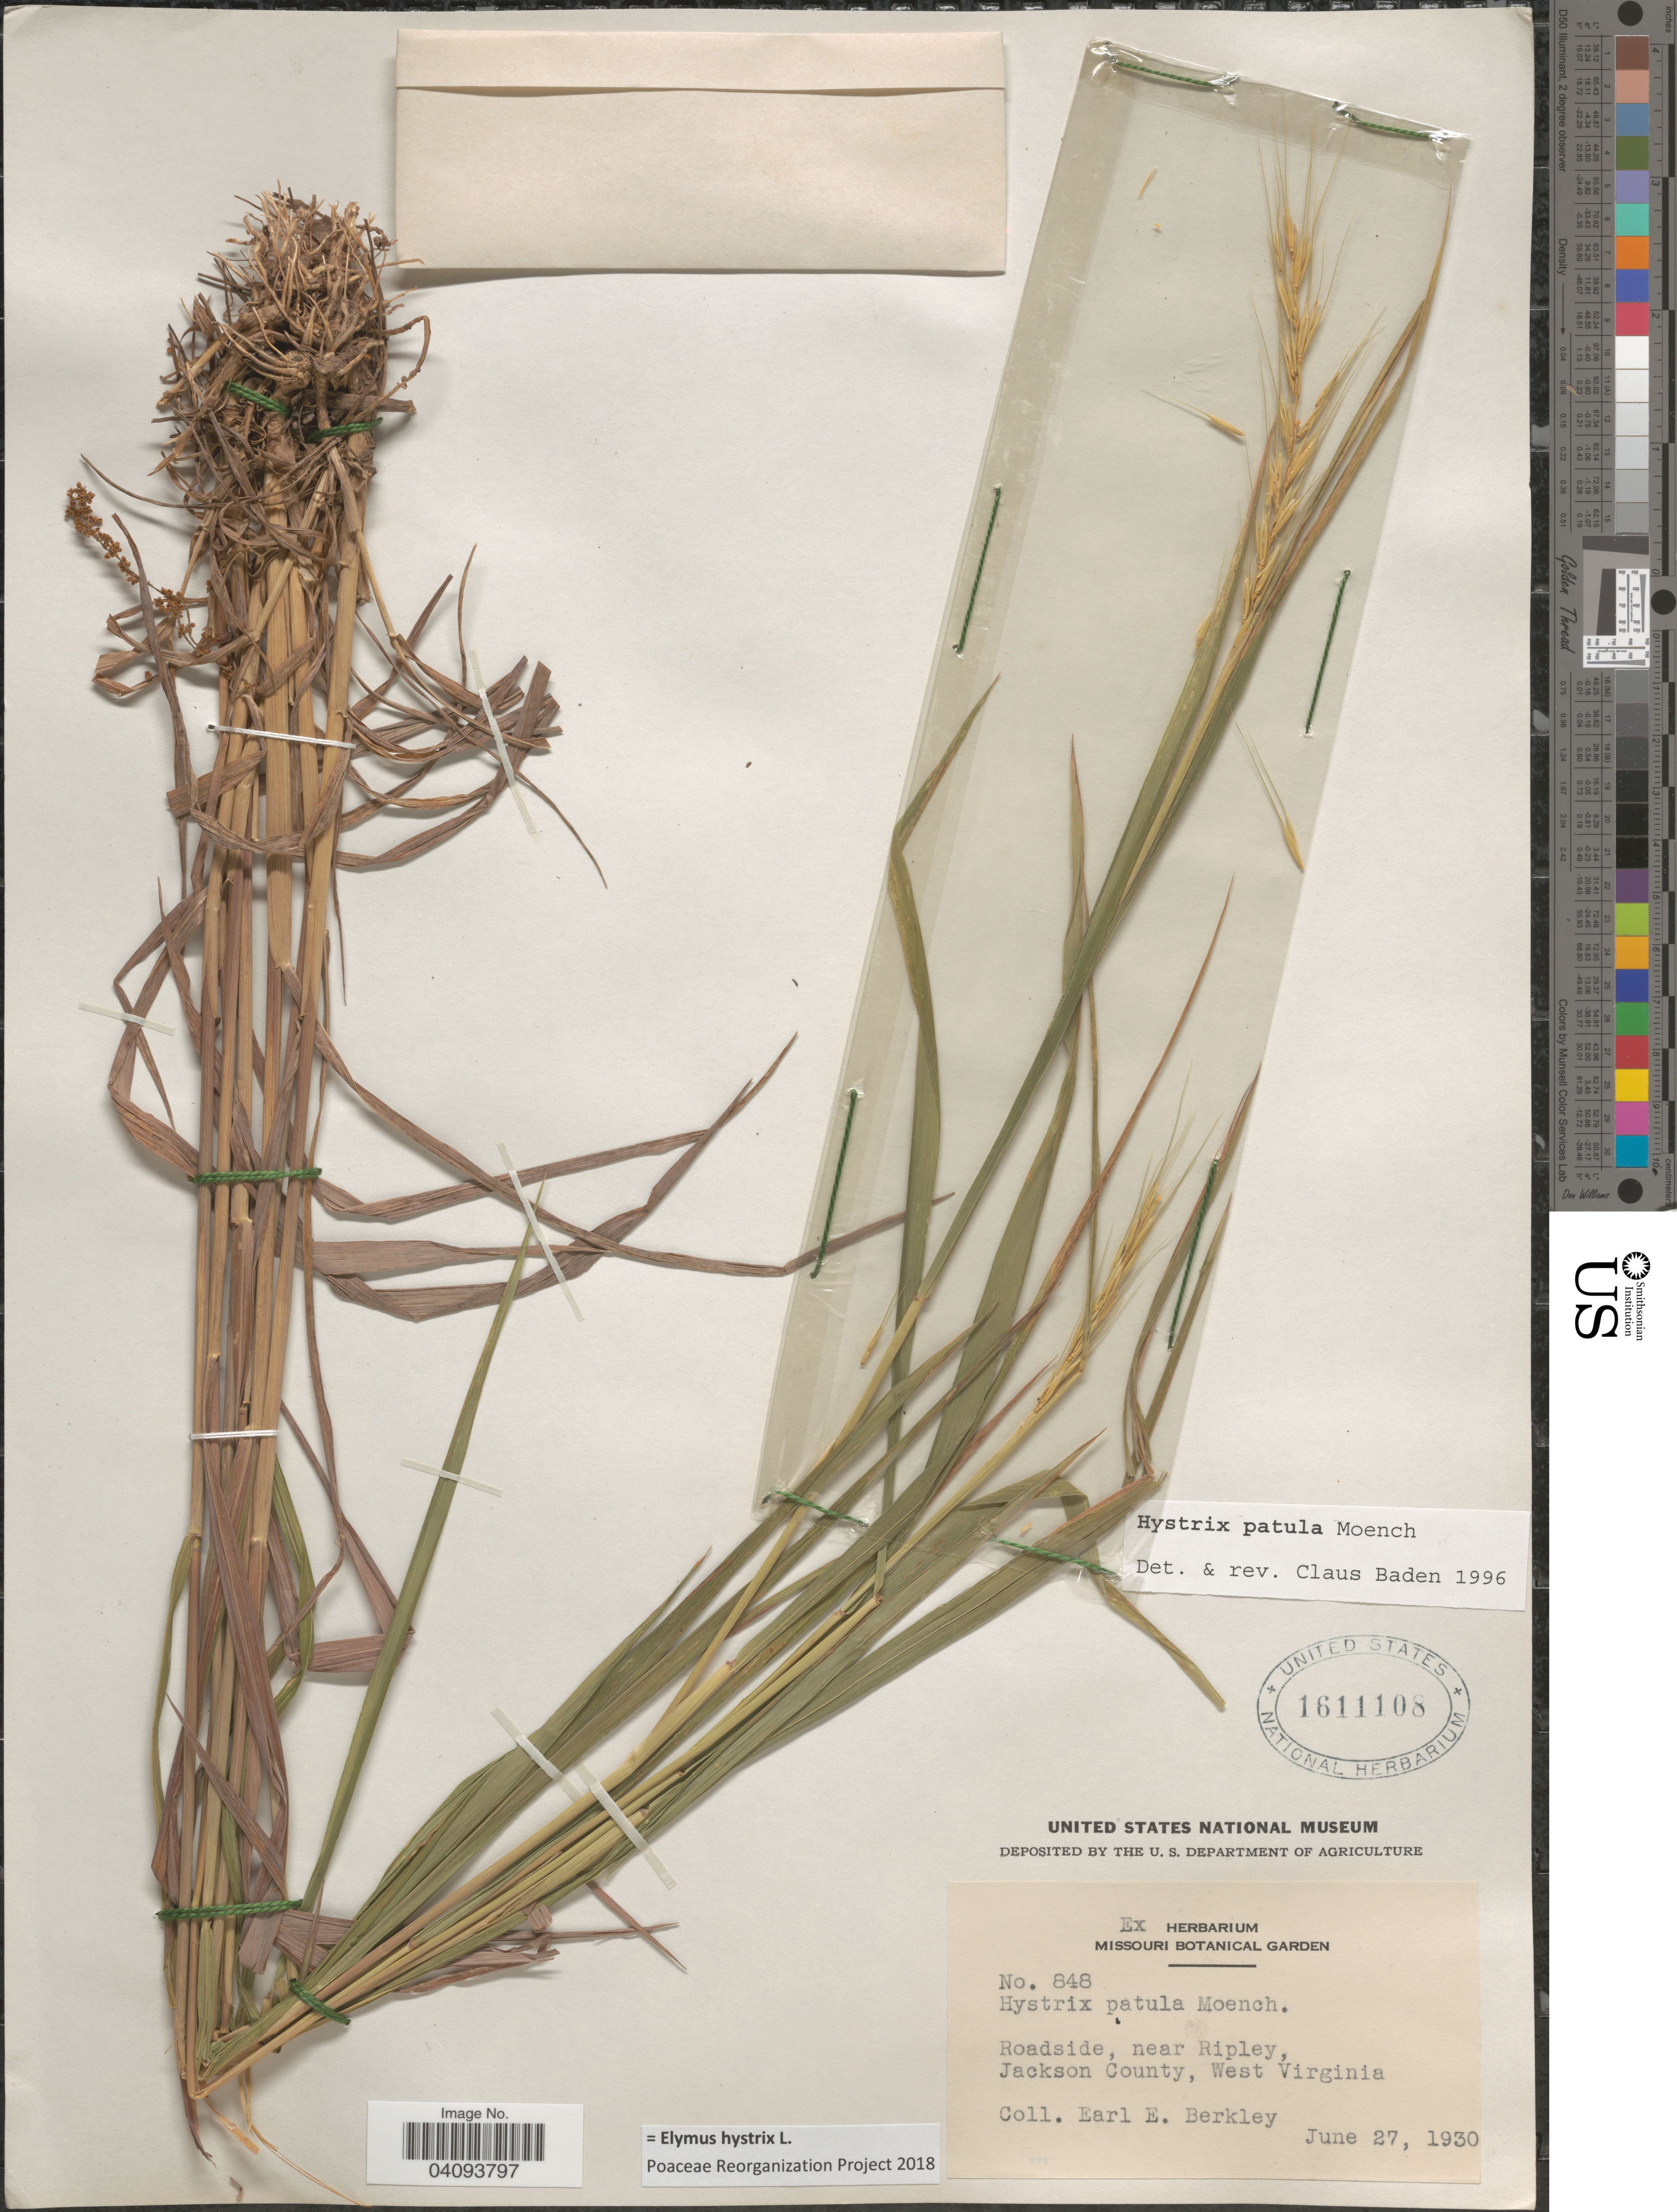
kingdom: Plantae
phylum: Tracheophyta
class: Liliopsida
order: Poales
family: Poaceae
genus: Elymus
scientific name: Elymus hystrix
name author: L.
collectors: E. Berkley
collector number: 848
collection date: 1930-06-27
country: United States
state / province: West Virginia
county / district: Jackson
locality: Roadside, near Ripley, Jackson County.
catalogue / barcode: US 1611108